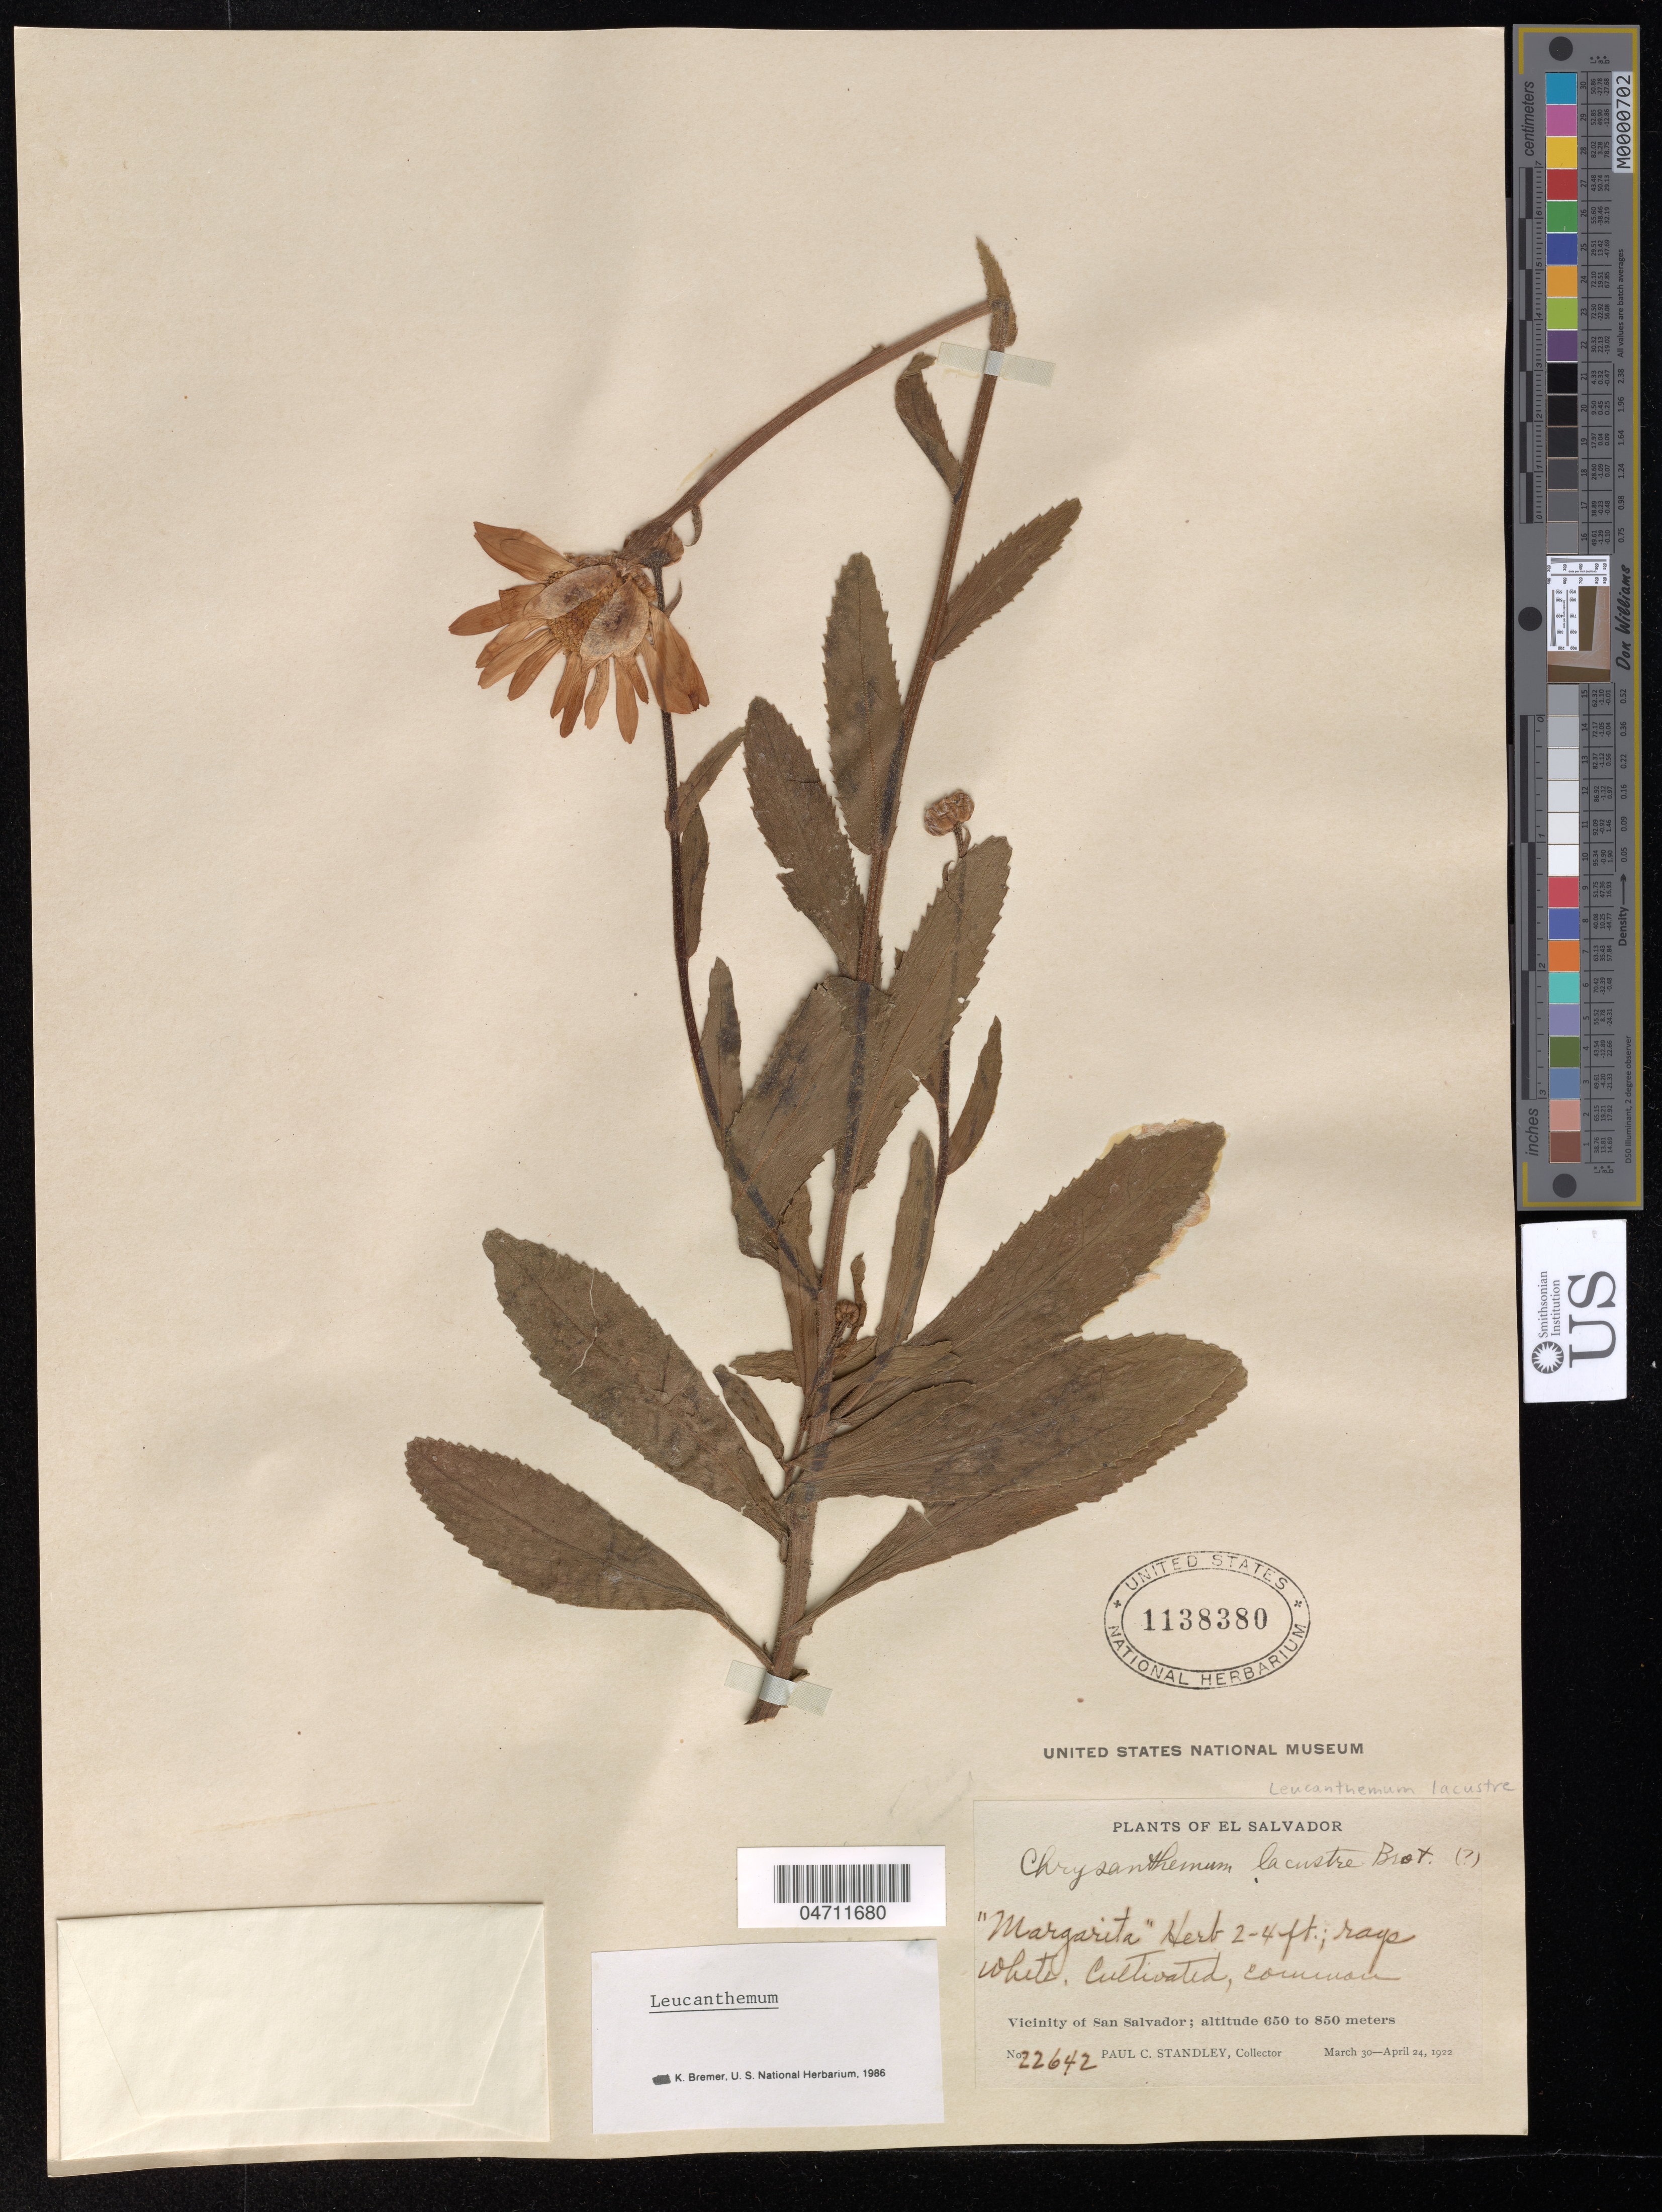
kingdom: Plantae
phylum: Tracheophyta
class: Magnoliopsida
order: Asterales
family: Asteraceae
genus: Leucanthemum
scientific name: Leucanthemum sp.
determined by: Bremer, K.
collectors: P. C. Standley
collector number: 22642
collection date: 1922-03-30/1922-04-24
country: Bahamas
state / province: San Salvador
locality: Vicinity of San Salvador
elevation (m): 650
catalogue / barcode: US 1138380